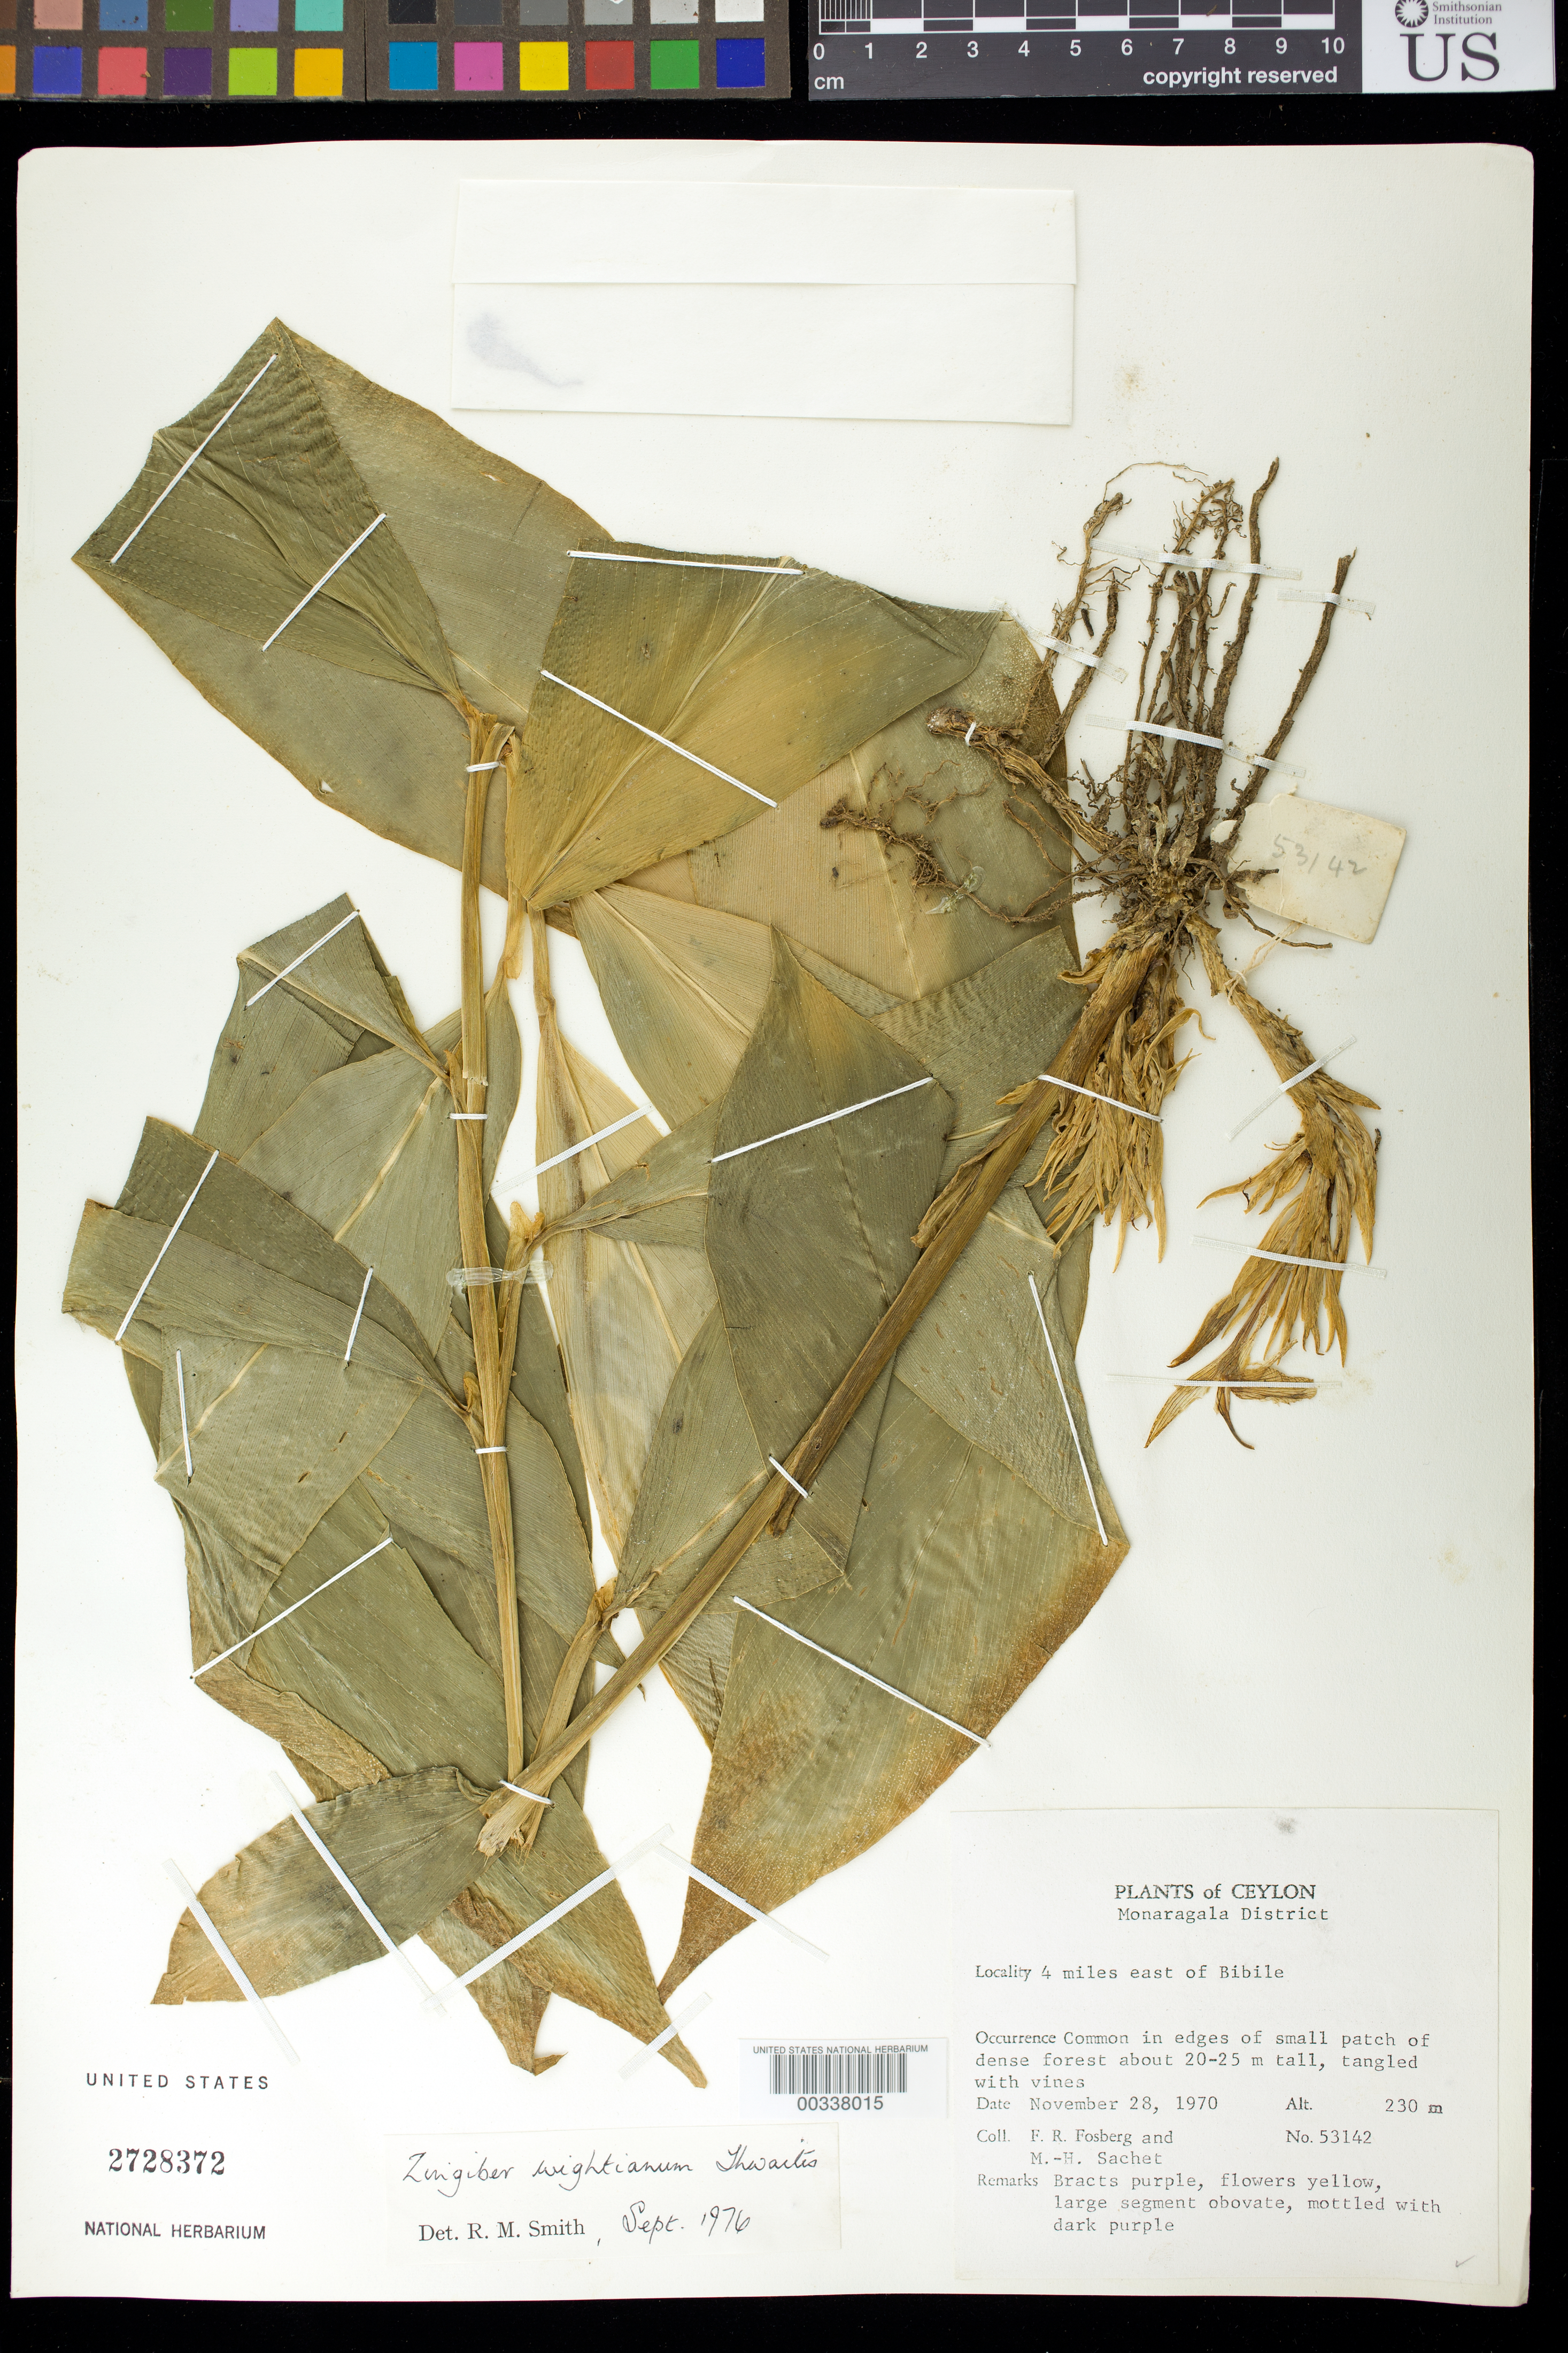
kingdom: Plantae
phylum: Tracheophyta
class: Liliopsida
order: Zingiberales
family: Zingiberaceae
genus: Zingiber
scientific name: Zingiber wightianum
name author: Thwaites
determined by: Smith, R. M.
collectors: F. R. Fosberg & M.-H. Sachet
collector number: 53142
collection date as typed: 28 Nov 1970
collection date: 1970-11-28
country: Sri Lanka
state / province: Uva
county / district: Monaragala Dist.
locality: Plants of ceylon, 4 mi e of bibile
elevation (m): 230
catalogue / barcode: US 2728372